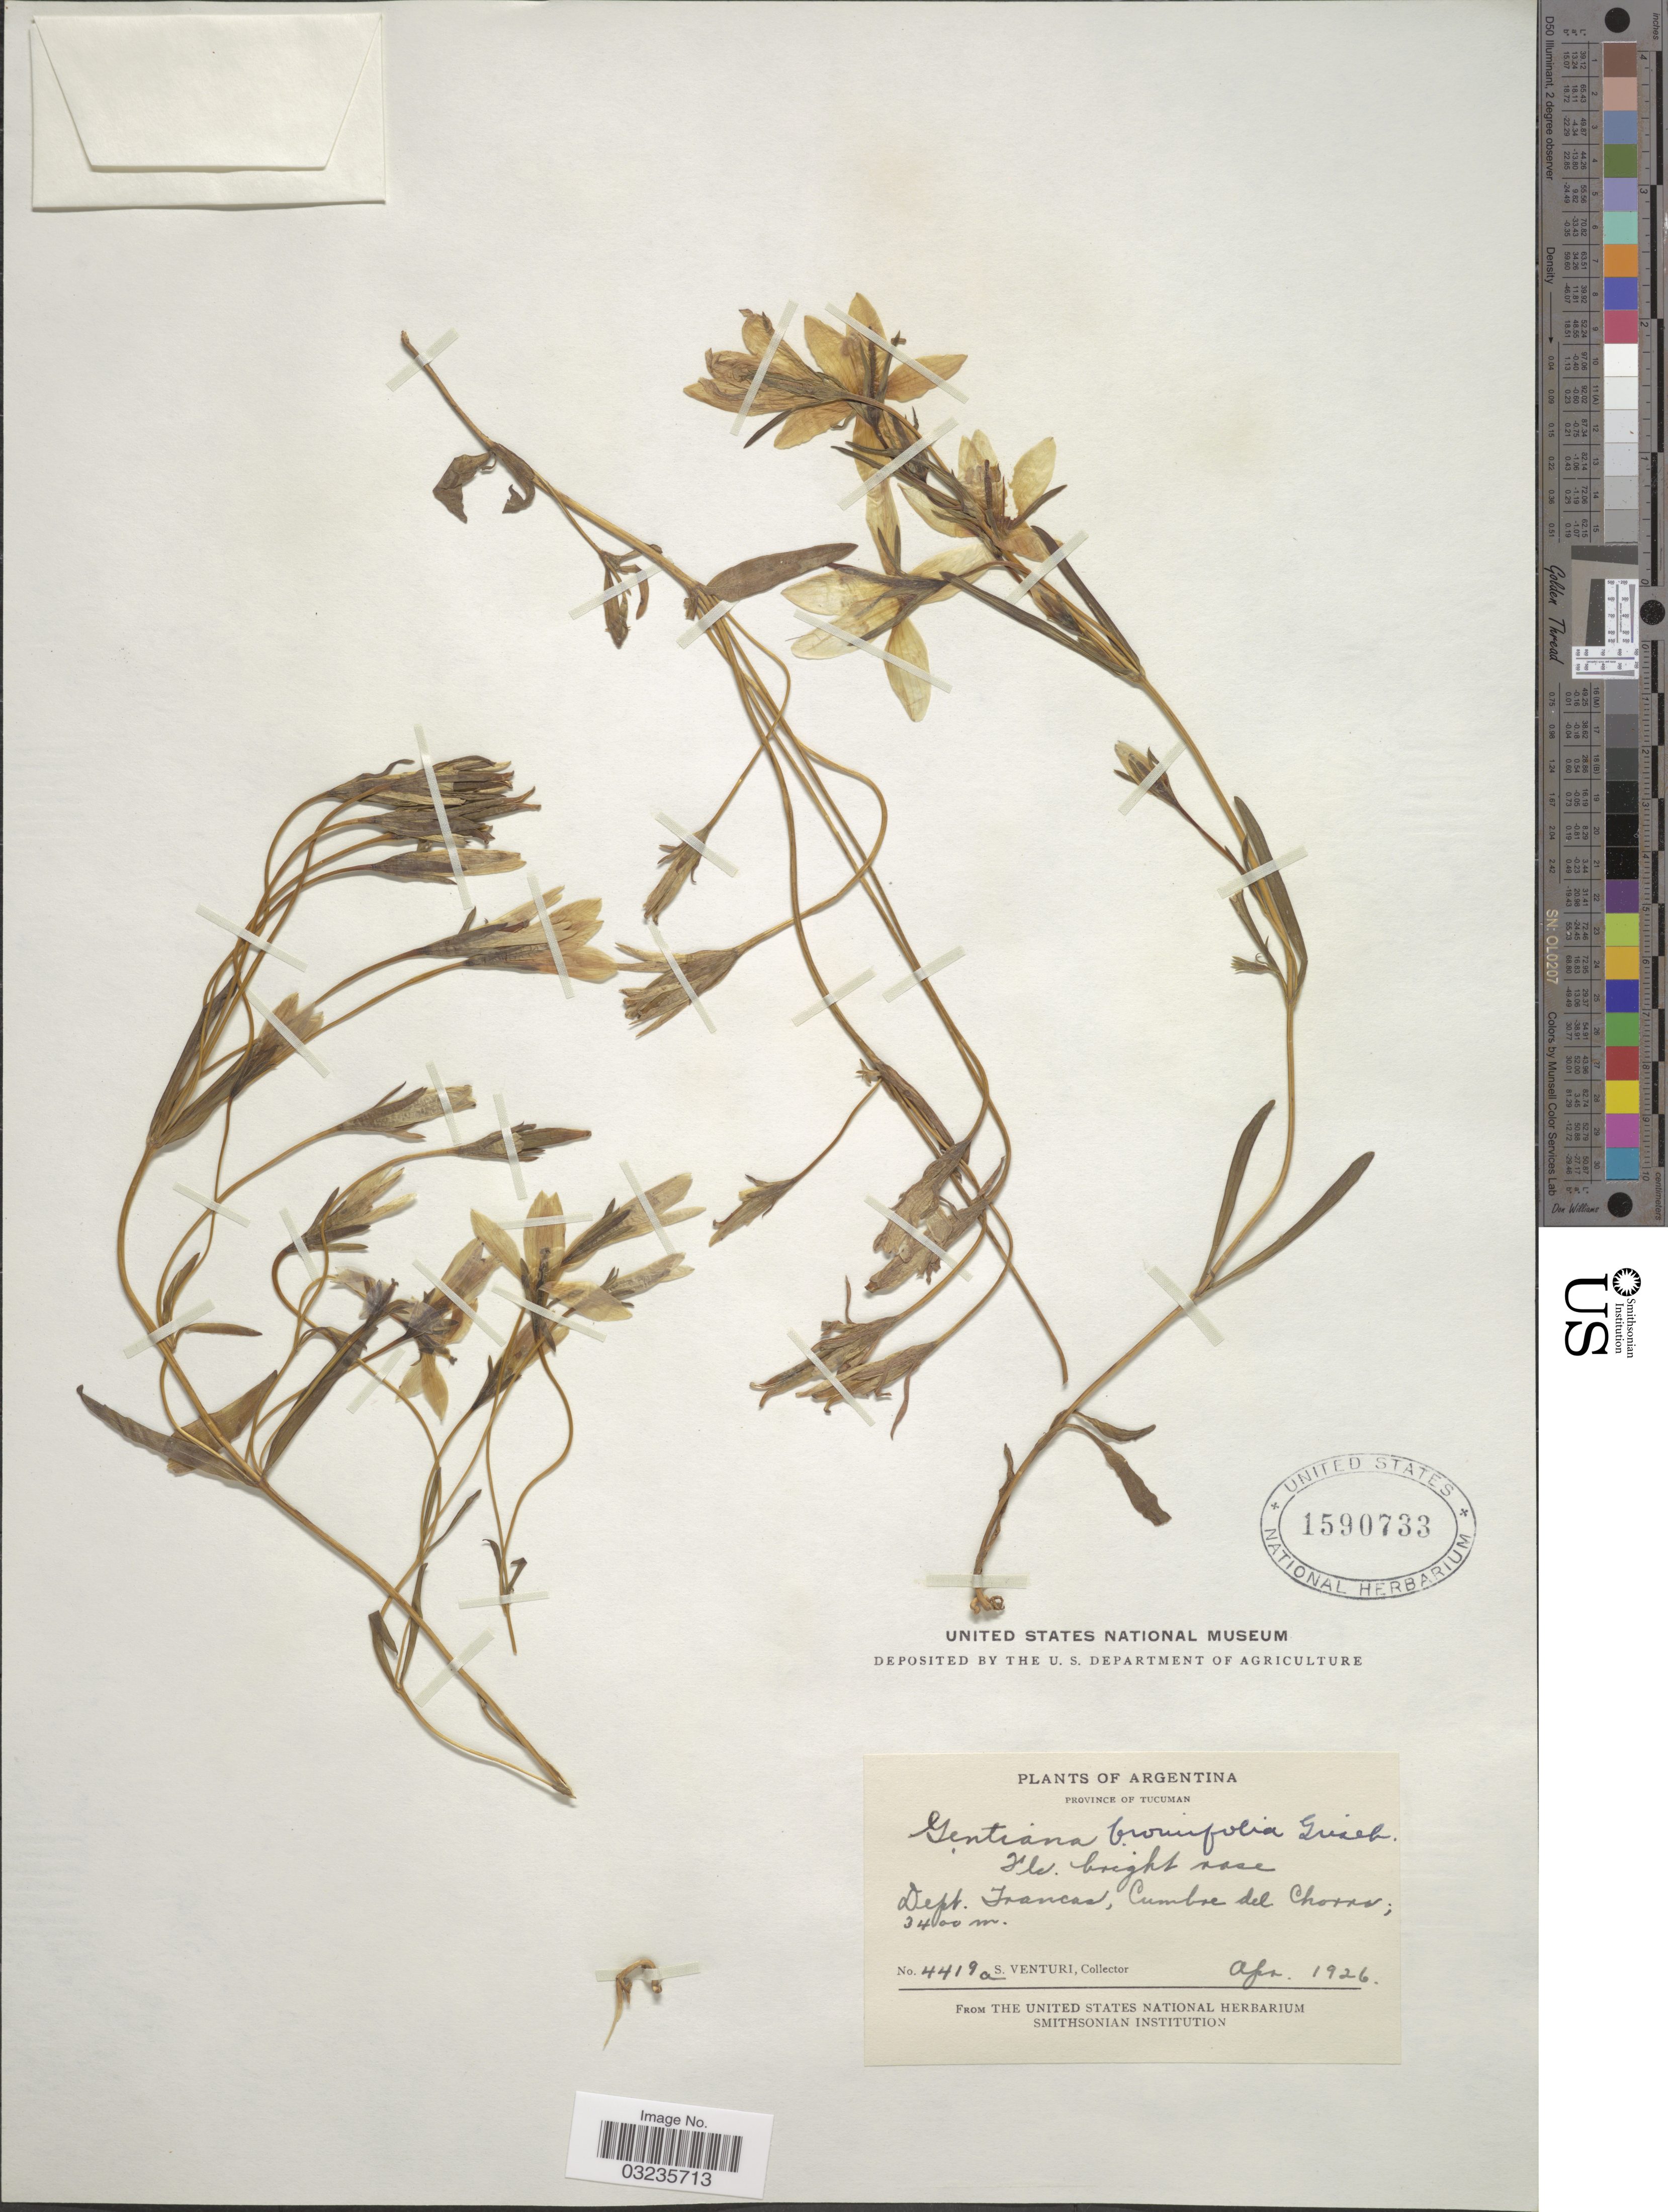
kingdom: Plantae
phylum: Tracheophyta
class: Magnoliopsida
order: Gentianales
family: Gentianaceae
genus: Gentiana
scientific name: Gentiana bromifolia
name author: Griseb.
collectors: S. Venturi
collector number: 4419a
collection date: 1926-04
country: Argentina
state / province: Tucuman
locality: Dept. Trancas, Cumbre del Chorro.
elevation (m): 3400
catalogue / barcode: US 1590733